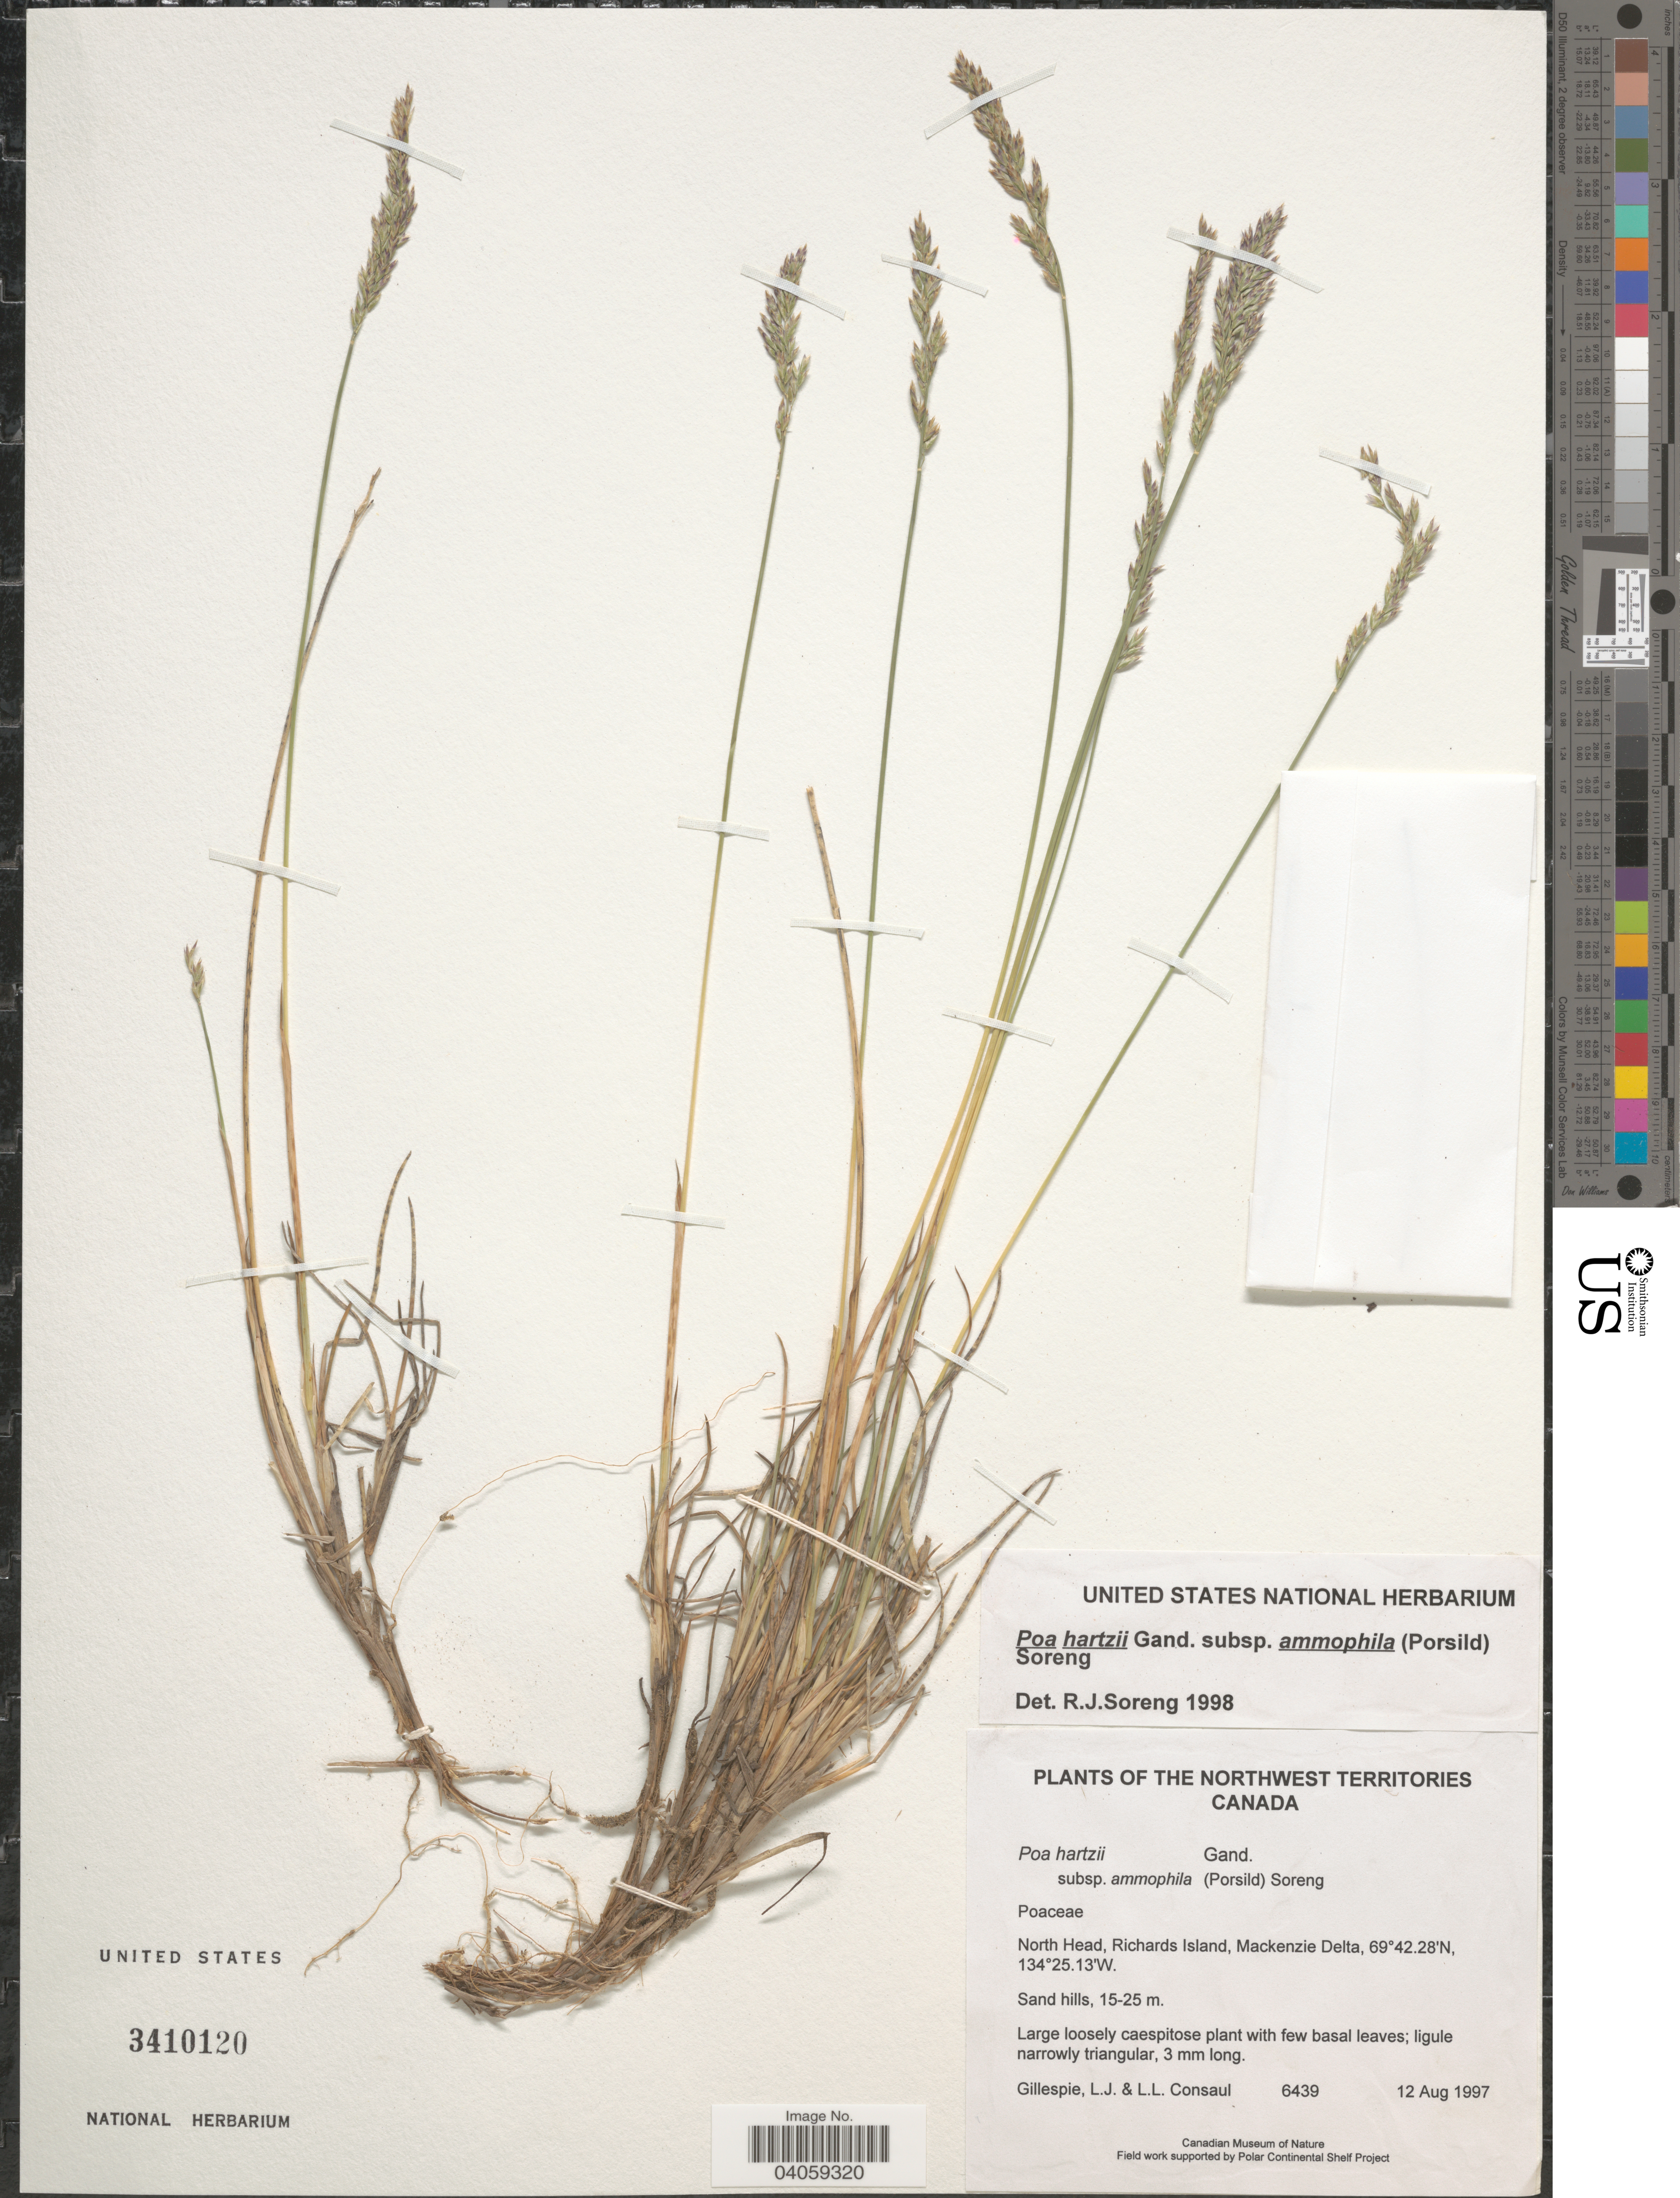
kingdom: Plantae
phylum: Tracheophyta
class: Liliopsida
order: Poales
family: Poaceae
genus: Poa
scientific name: Poa ammophila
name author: A.E. Porsild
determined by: Soreng, Robert J., Research Associate (BOT), Smithsonian Institution - National Museum of Natural History (UNITED STATES)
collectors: L. Gillespie & L. Consaul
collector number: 6439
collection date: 1997-08-12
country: Canada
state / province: Northwest Territories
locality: North Head, Richards Island, Mackenzie Delta.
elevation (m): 15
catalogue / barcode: US 3410120